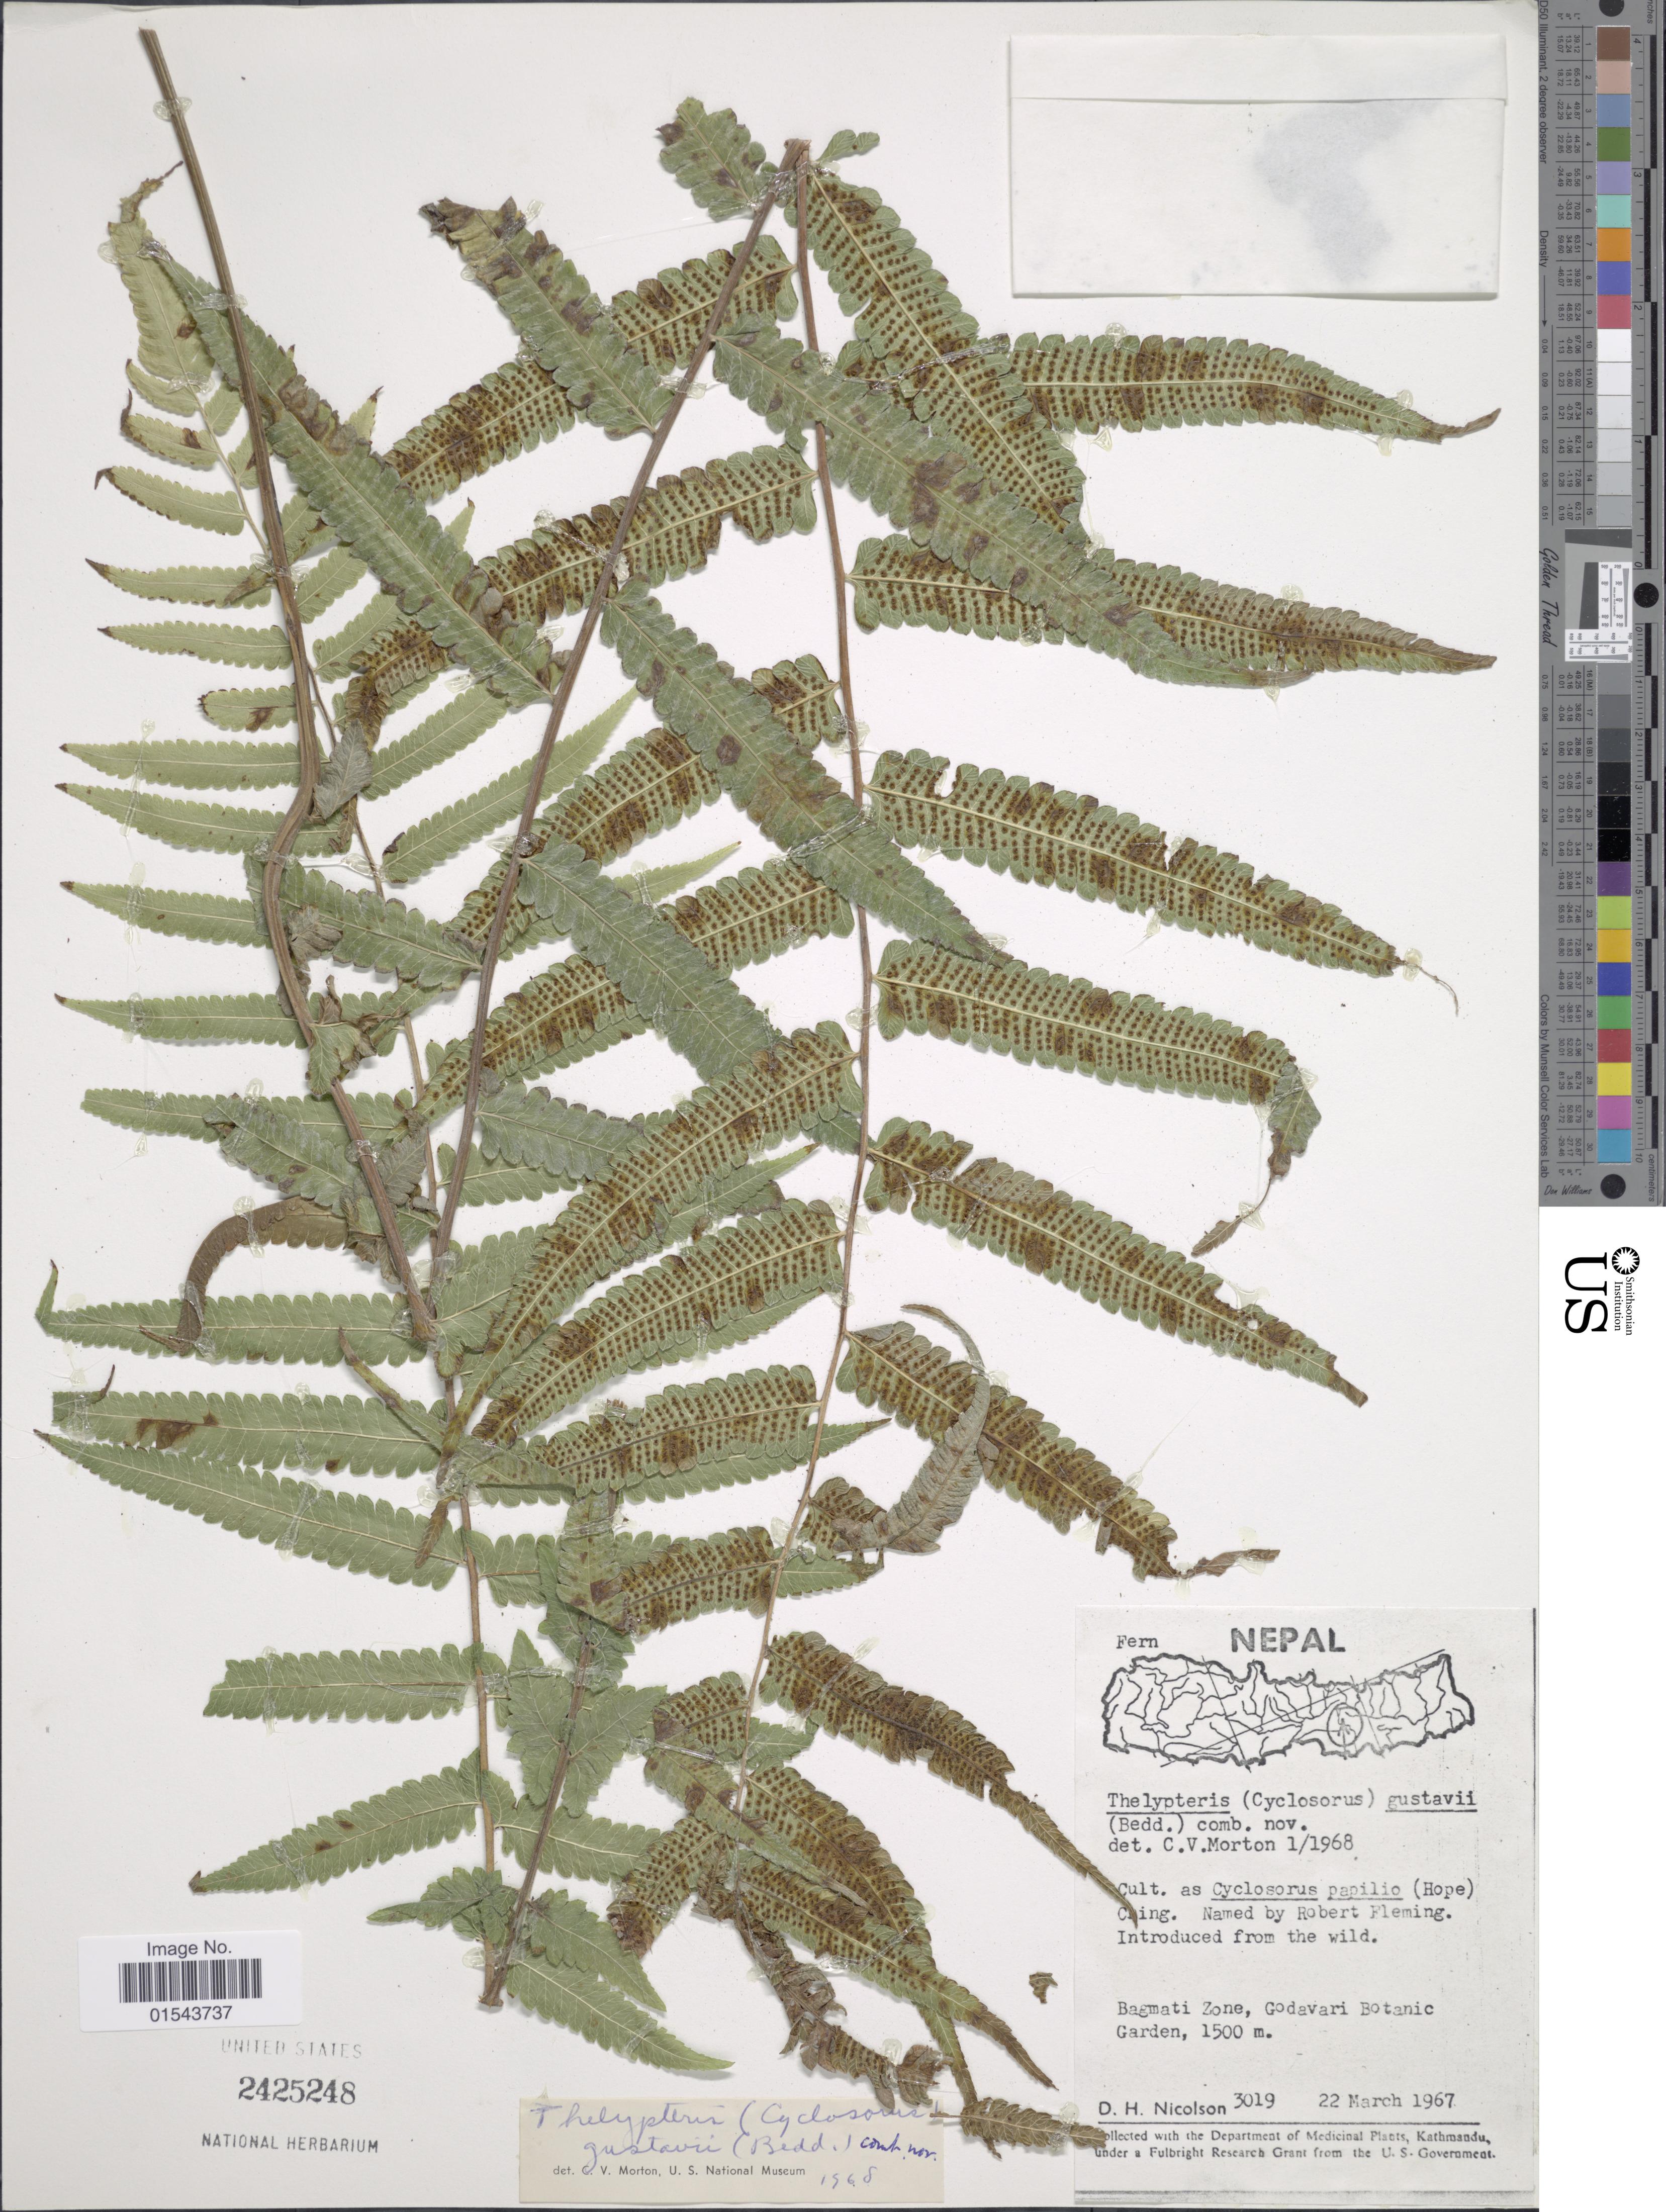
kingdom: Plantae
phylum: Tracheophyta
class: Polypodiopsida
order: Polypodiales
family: Thelypteridaceae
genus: Christella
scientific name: Christella gustavii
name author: (Bedd.) Holttum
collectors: D. H. Nicolson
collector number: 3019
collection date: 1967-03-22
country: Nepal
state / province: Bagmati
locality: Bagmti Zone, Godavari Botanic Garden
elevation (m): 1500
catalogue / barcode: US 2425248